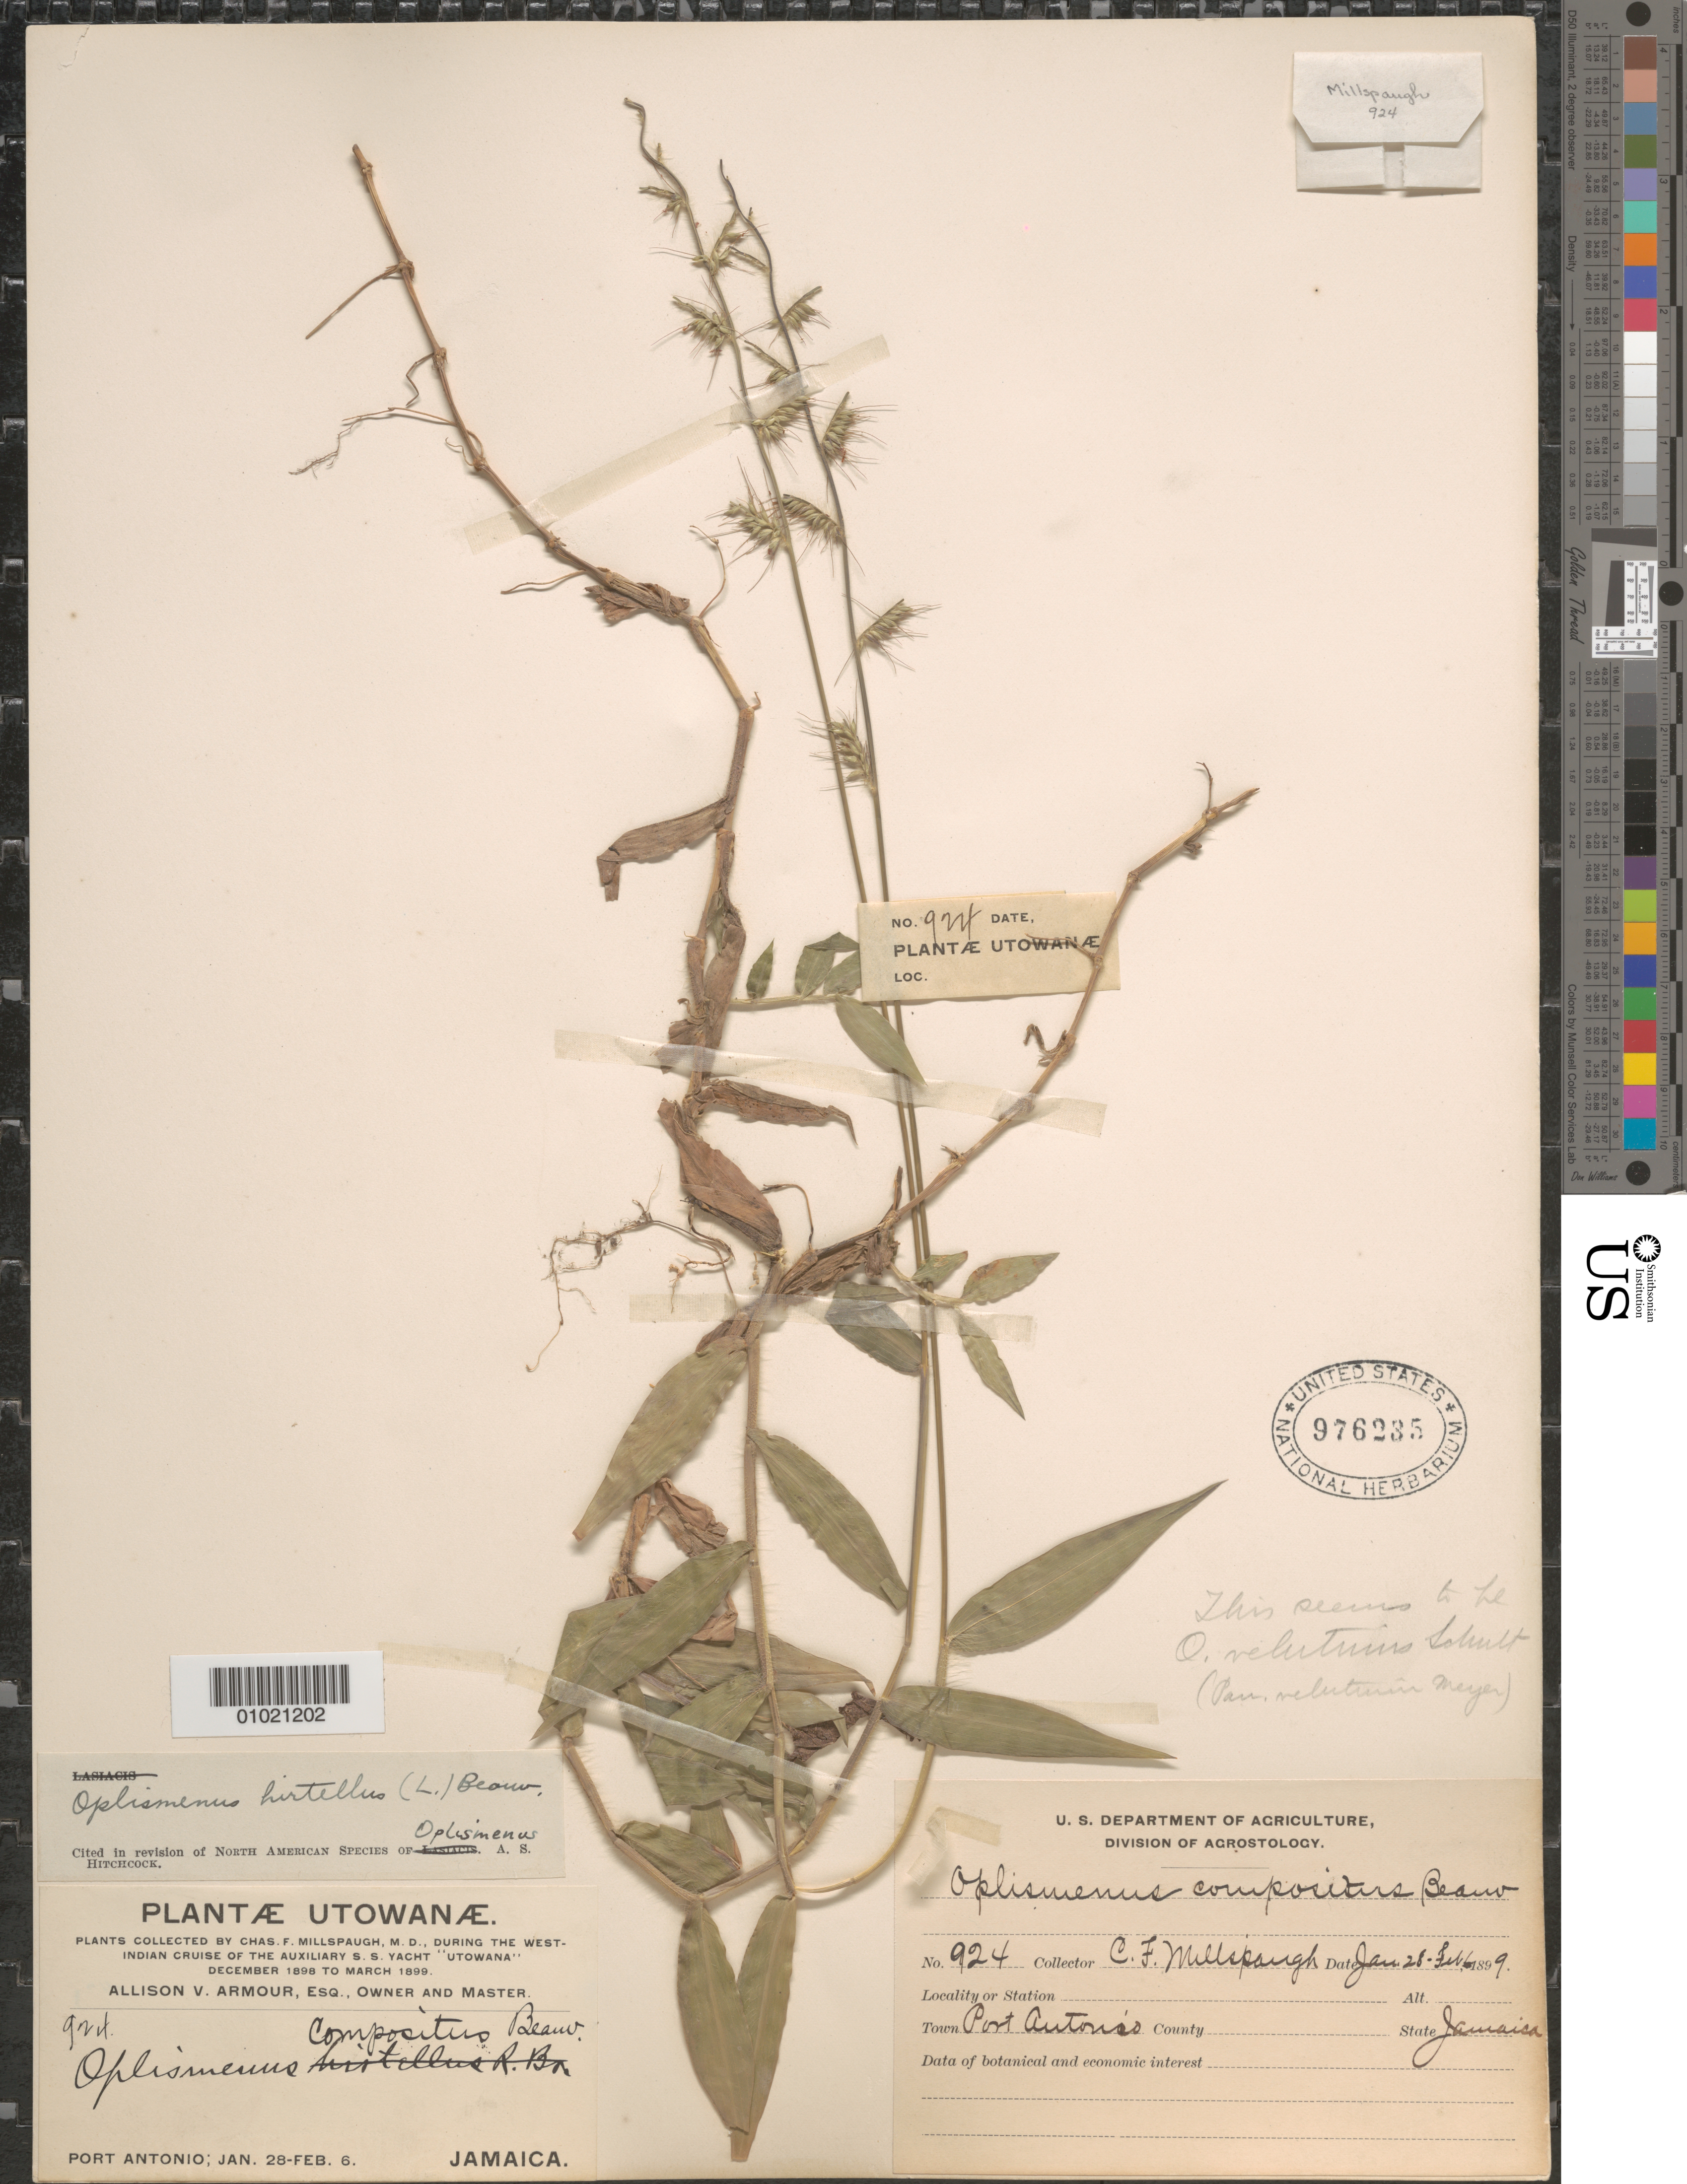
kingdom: Plantae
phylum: Tracheophyta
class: Liliopsida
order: Poales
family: Poaceae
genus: Oplismenus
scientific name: Oplismenus hirtellus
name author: (L.) P. Beauv.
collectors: C. F. Millspaugh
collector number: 924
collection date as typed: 28 Jan 1899 to 06 Feb 1899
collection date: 1899-01-28/1899-02-06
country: Jamaica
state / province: Portland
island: Jamaica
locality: Port Antonio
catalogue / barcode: US 976235